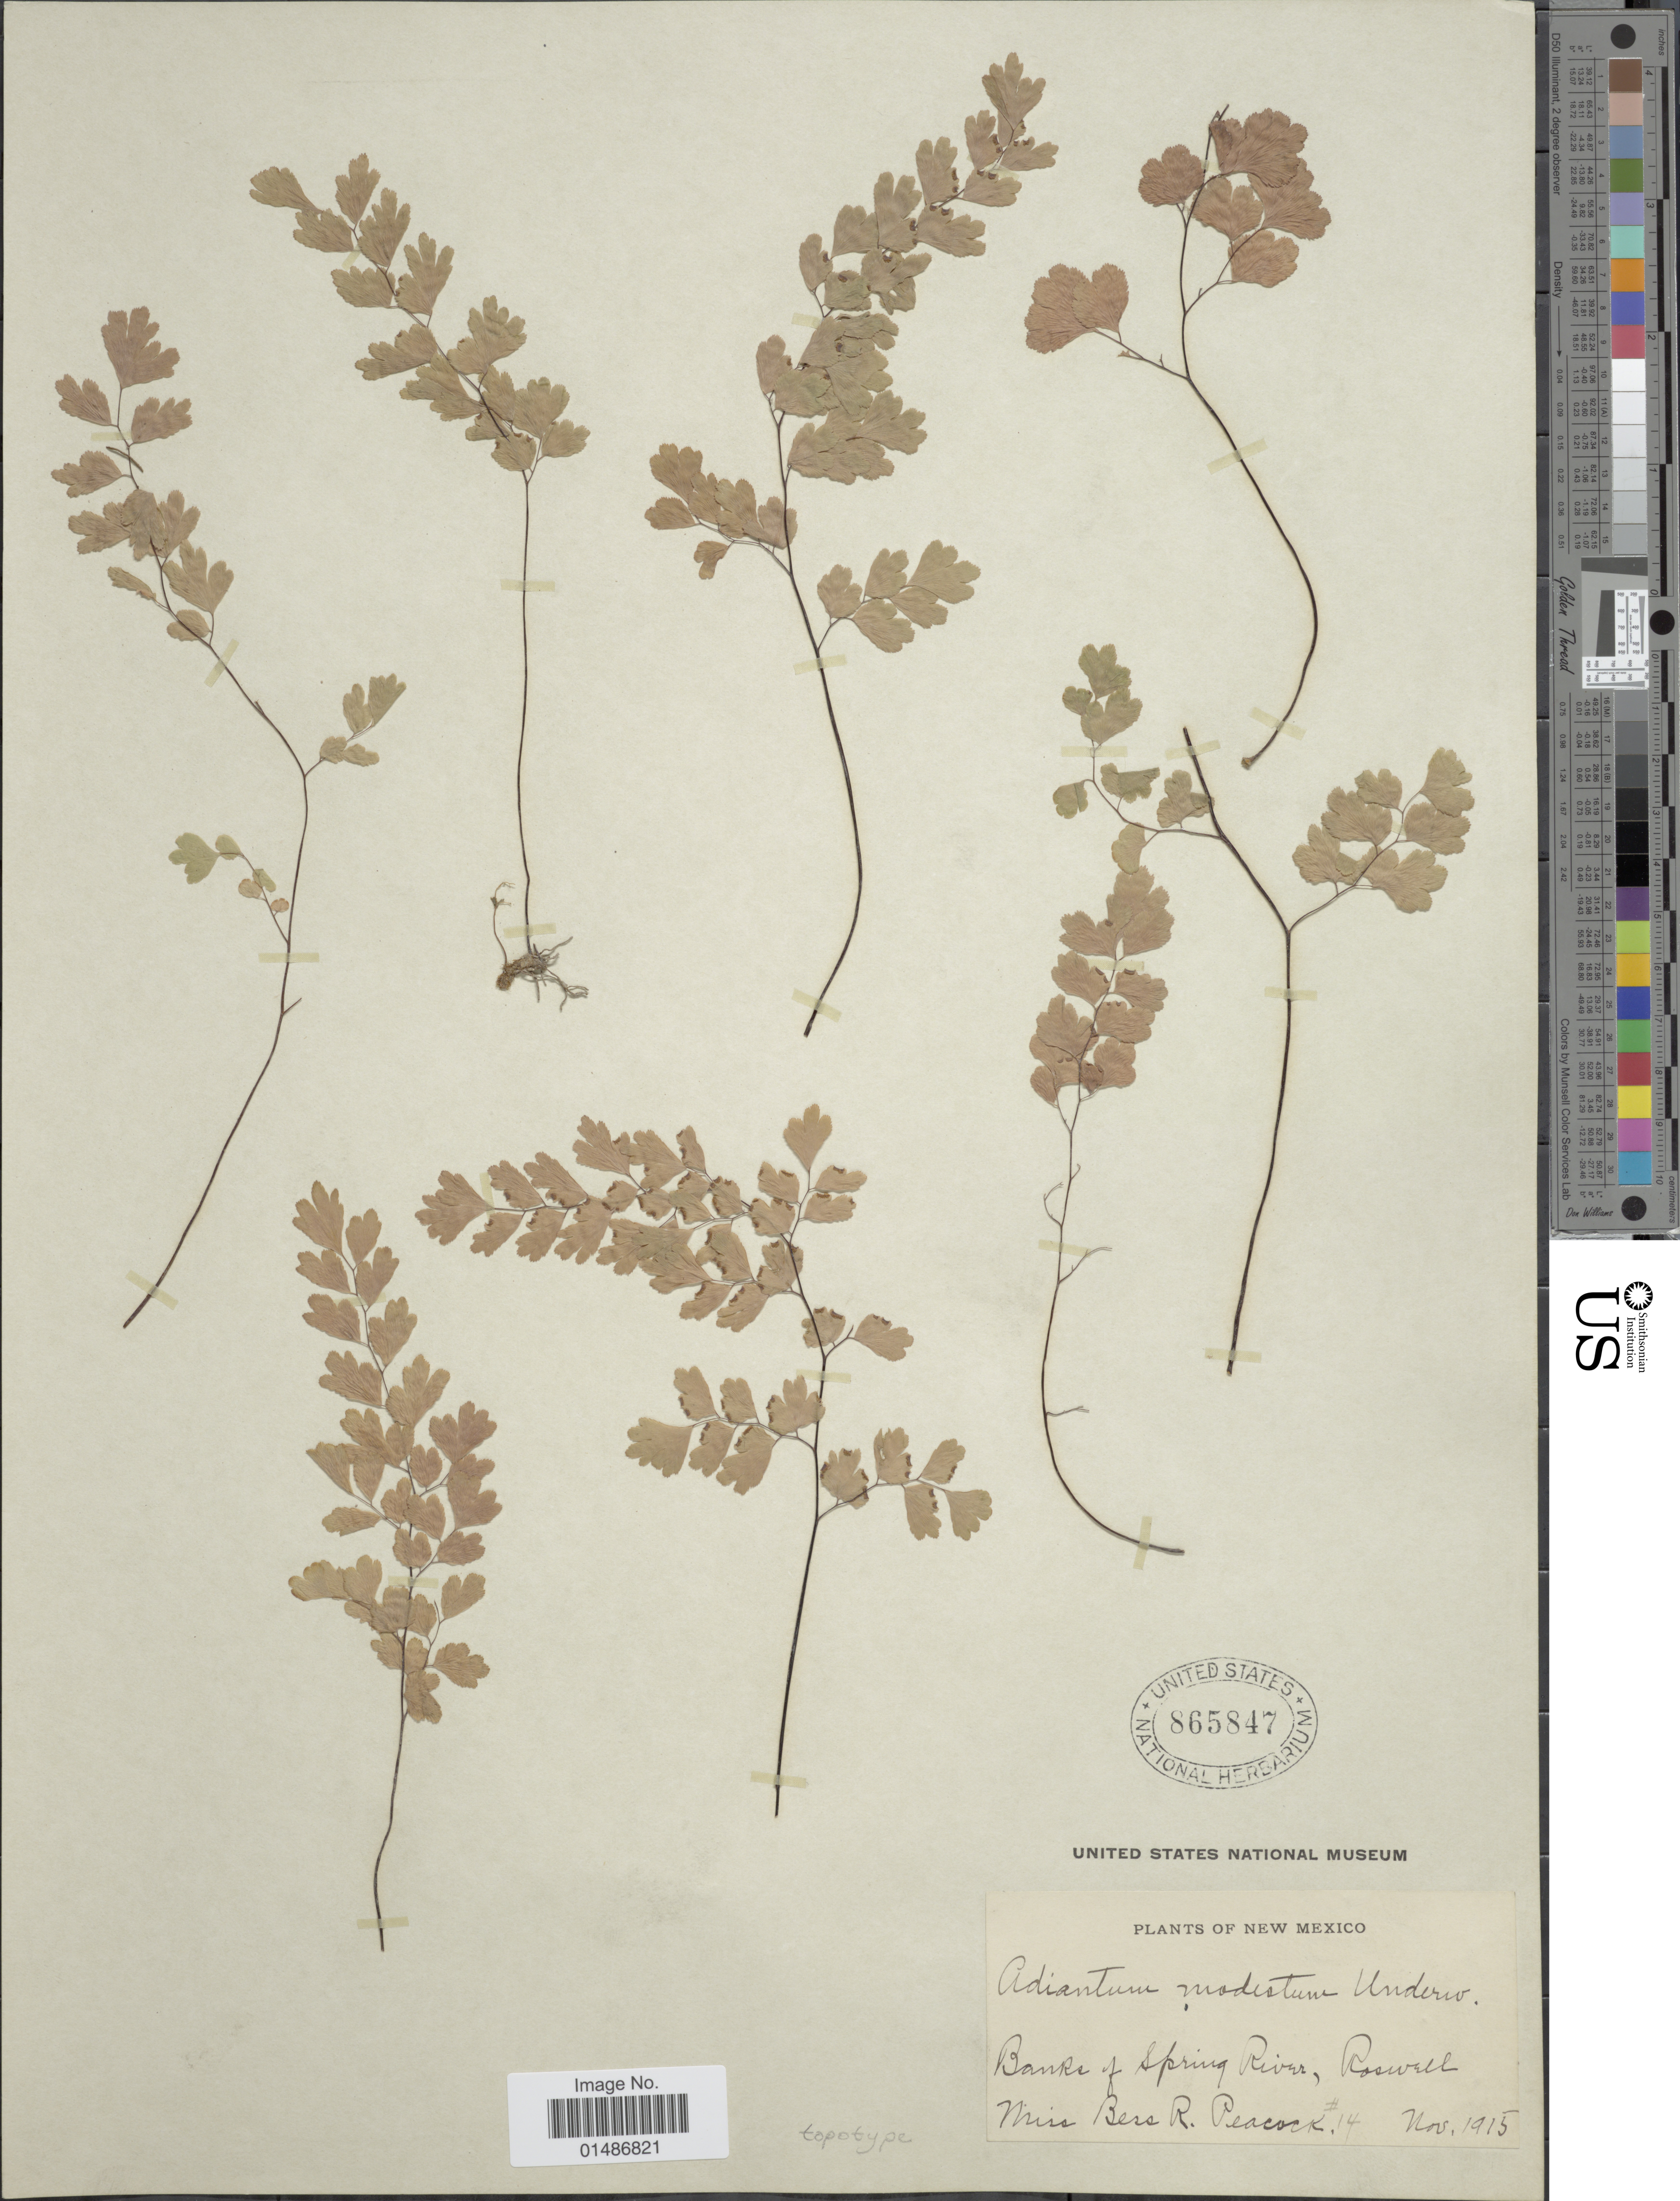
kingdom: Plantae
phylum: Tracheophyta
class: Polypodiopsida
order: Polypodiales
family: Pteridaceae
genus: Adiantum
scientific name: Adiantum capillus-veneris var. modestum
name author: (Underw.) Fernald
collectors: R. Peacock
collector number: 14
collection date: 1915-11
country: United States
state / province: New Mexico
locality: Banks of Spring River, Roswell.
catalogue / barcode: US 865847